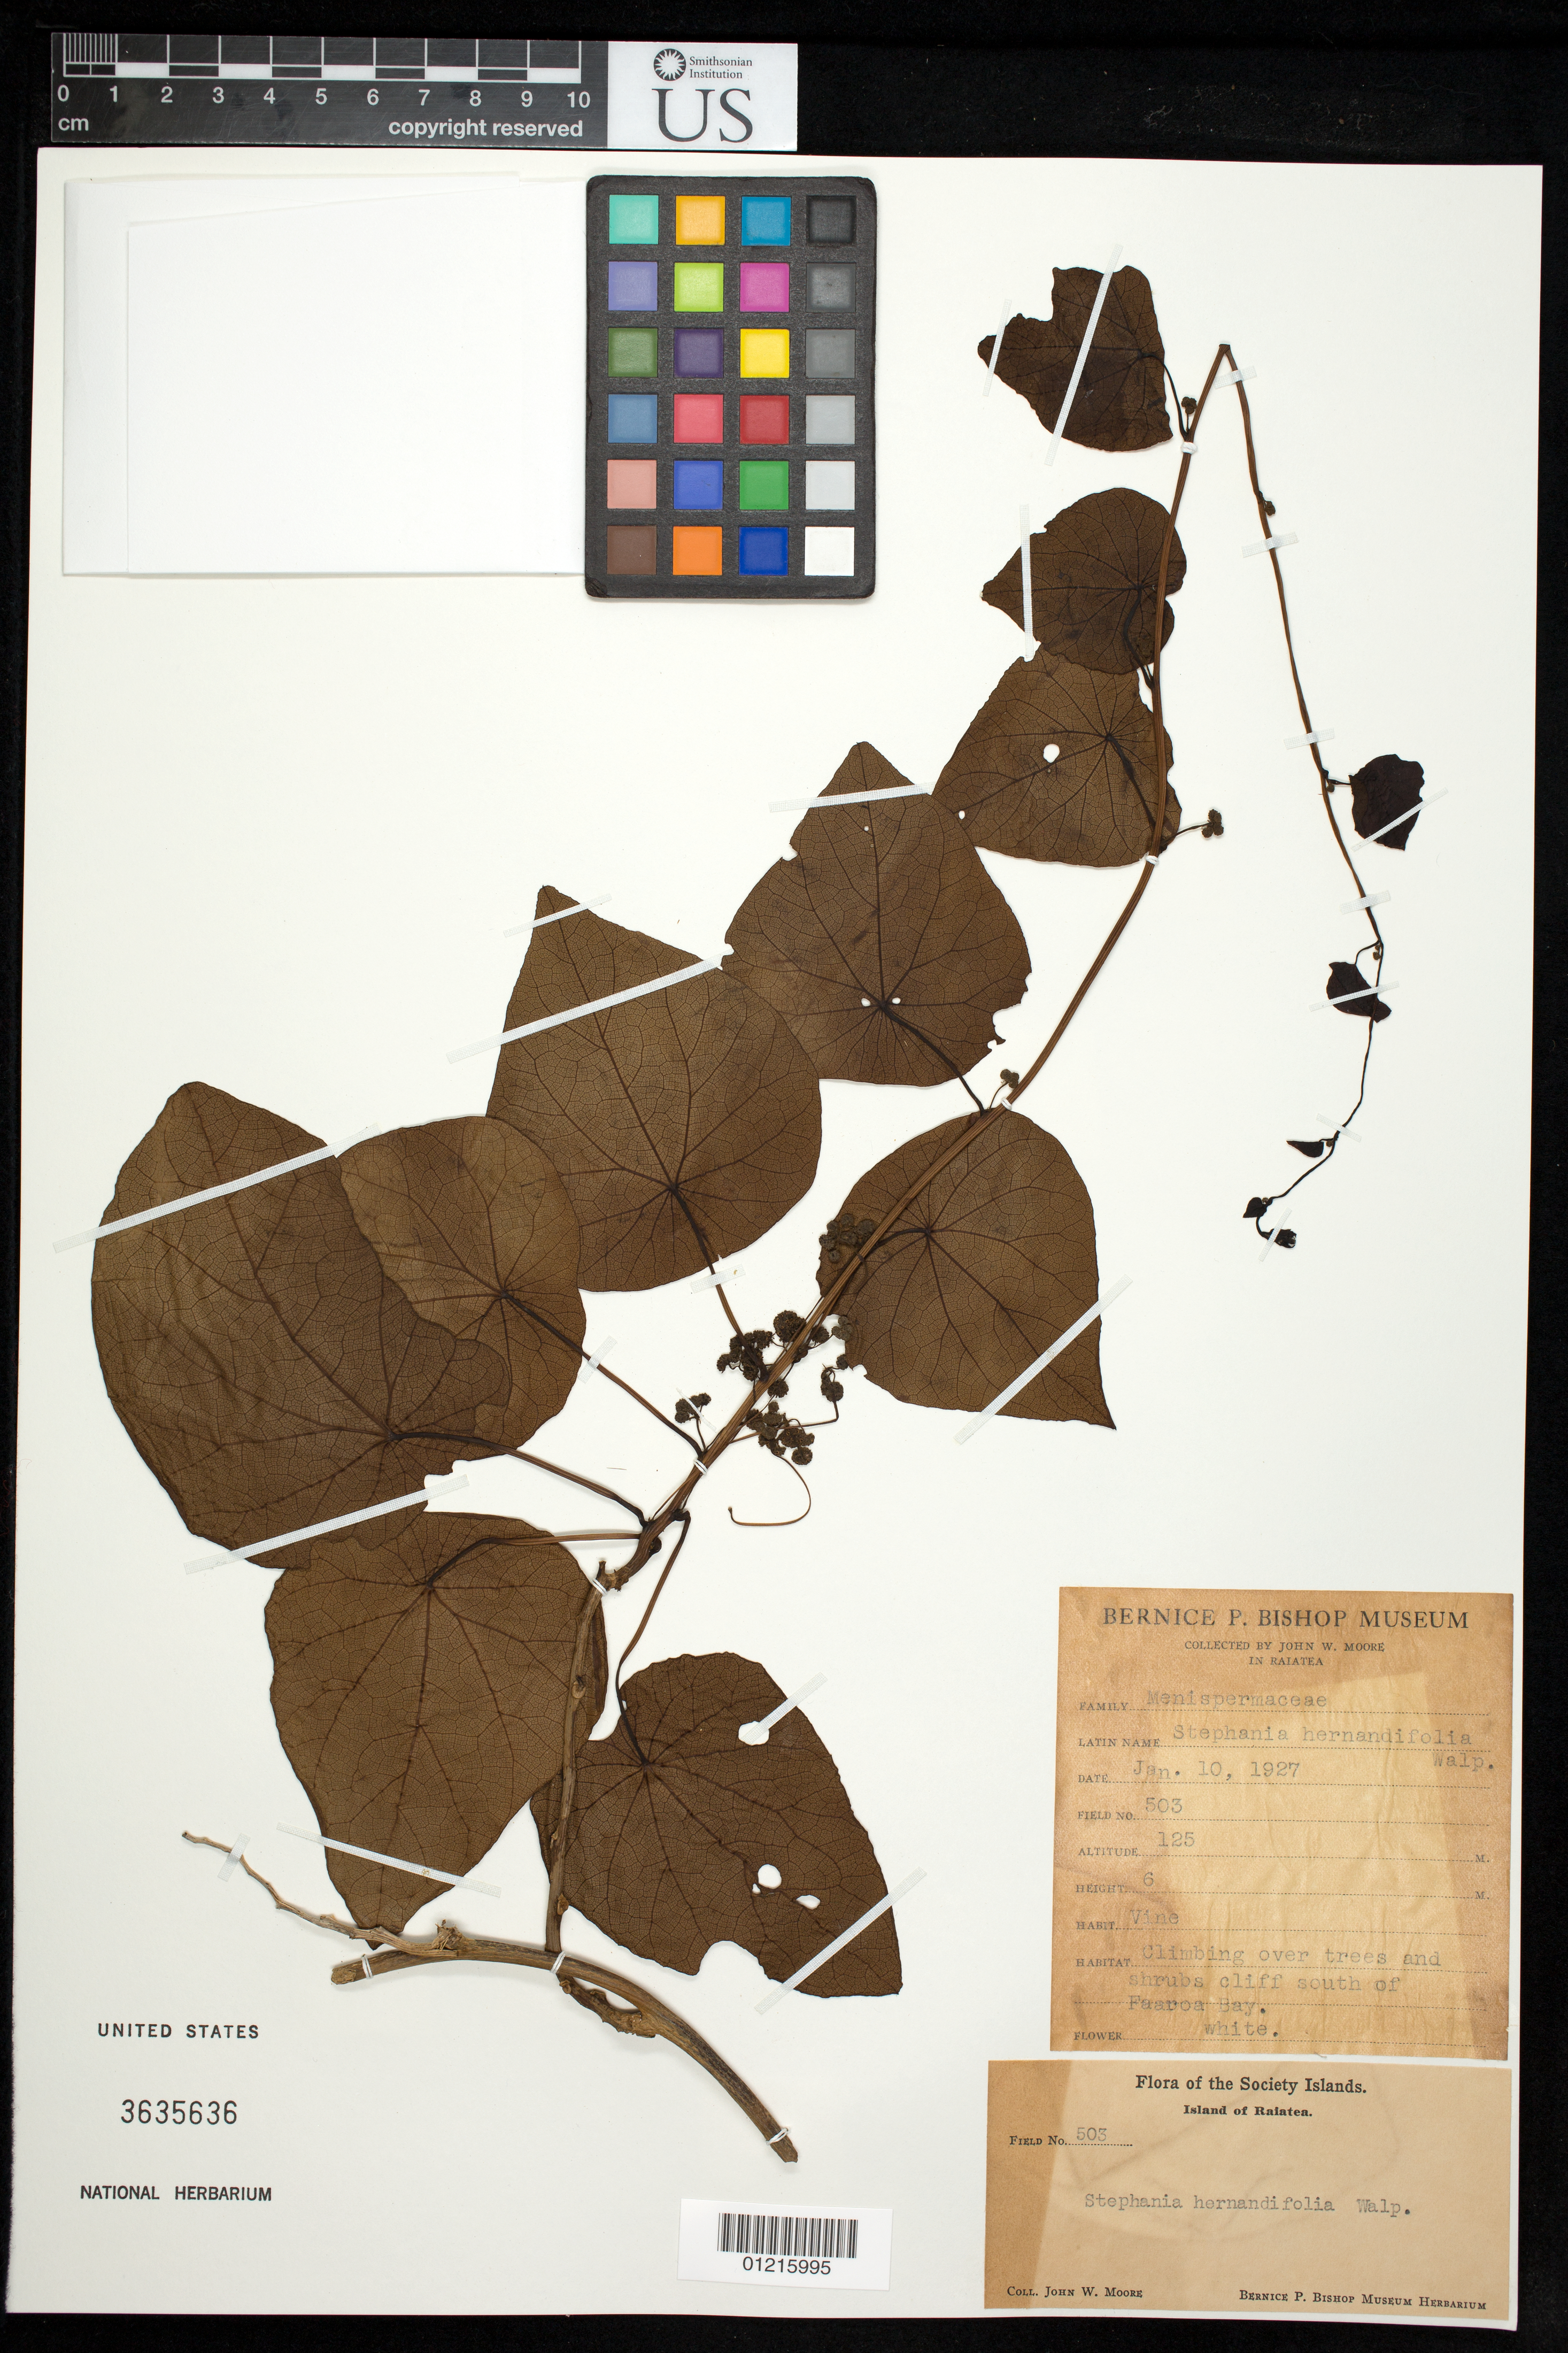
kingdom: Plantae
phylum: Tracheophyta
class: Magnoliopsida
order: Ranunculales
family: Menispermaceae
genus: Stephania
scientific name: Stephania japonica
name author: (Thunb.) Miers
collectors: J. Moore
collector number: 503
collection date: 1927-01-10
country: French Polynesia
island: Raiatea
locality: cliff south of Faaroa Bay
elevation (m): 125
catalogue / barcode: US 3635636